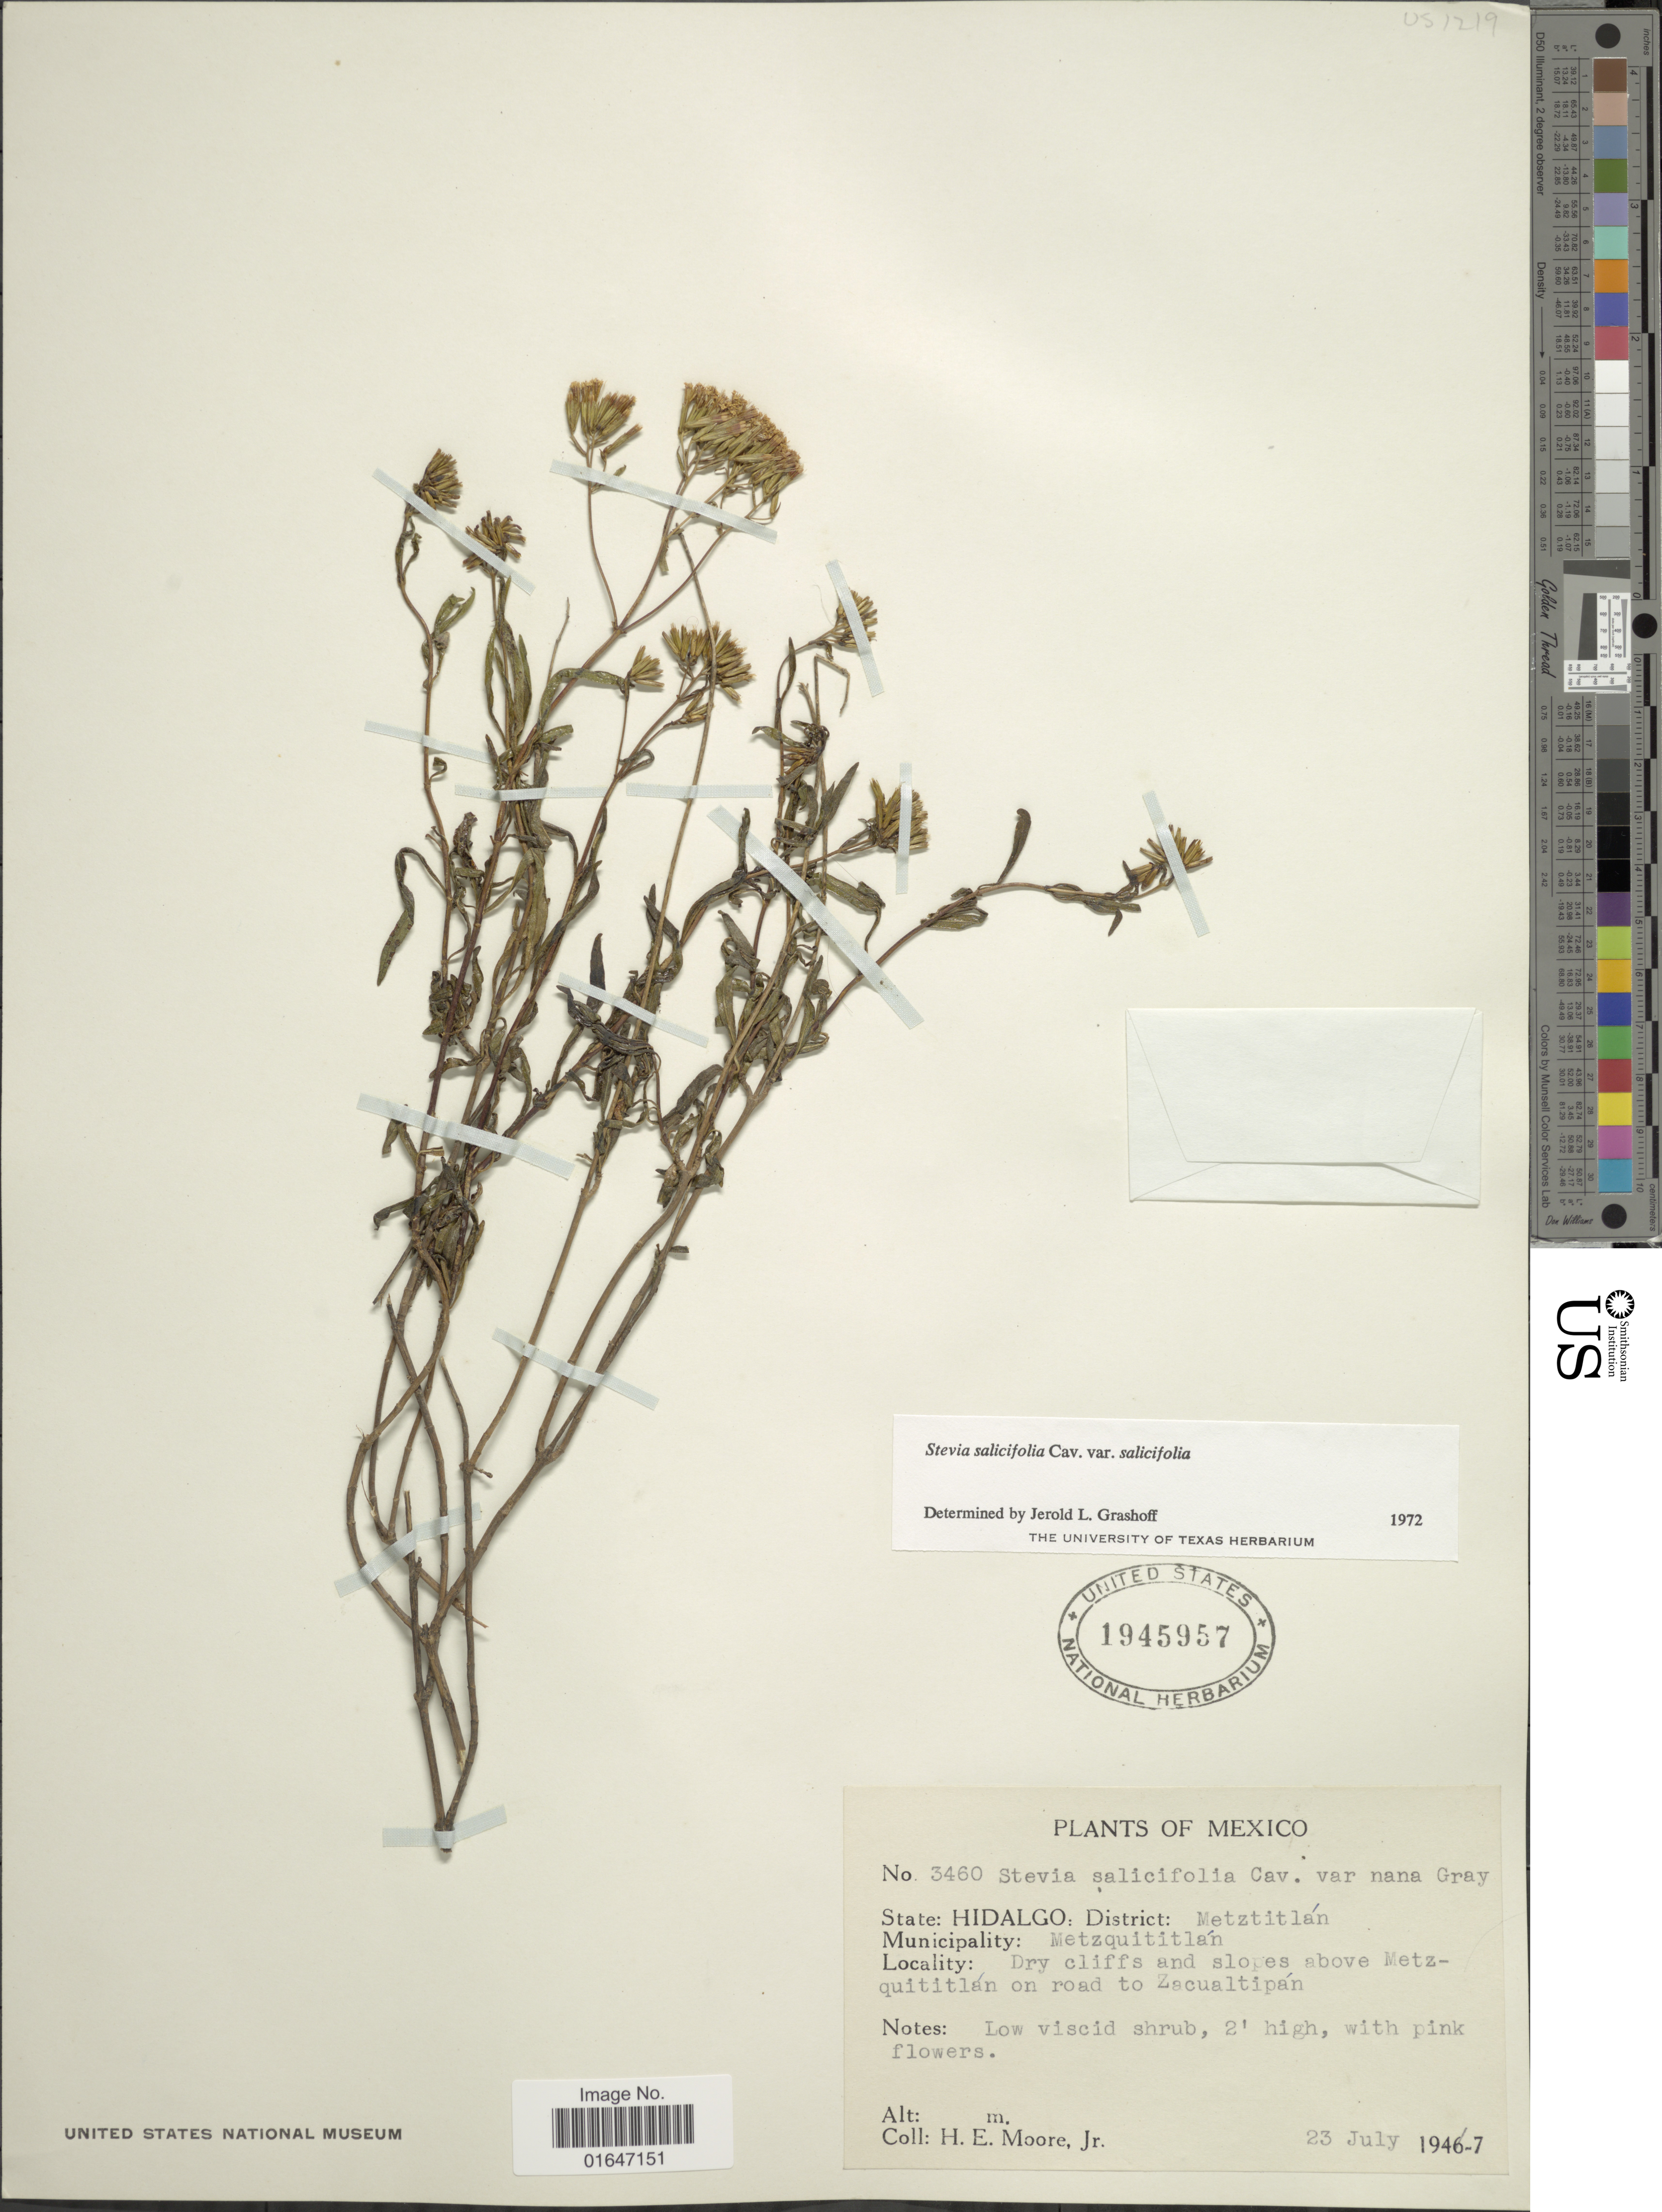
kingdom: Plantae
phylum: Tracheophyta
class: Magnoliopsida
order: Asterales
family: Asteraceae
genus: Stevia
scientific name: Stevia salicifolia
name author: Cav.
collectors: H. E. Moore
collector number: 3460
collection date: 1947-07-23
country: Mexico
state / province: Hidalgo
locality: State: Hidalgo, District: Metztitlan, Metzquititlan, dry Cliiffs and slopes above Metzquititlan on road to Zacualtipan.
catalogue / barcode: US 1945957